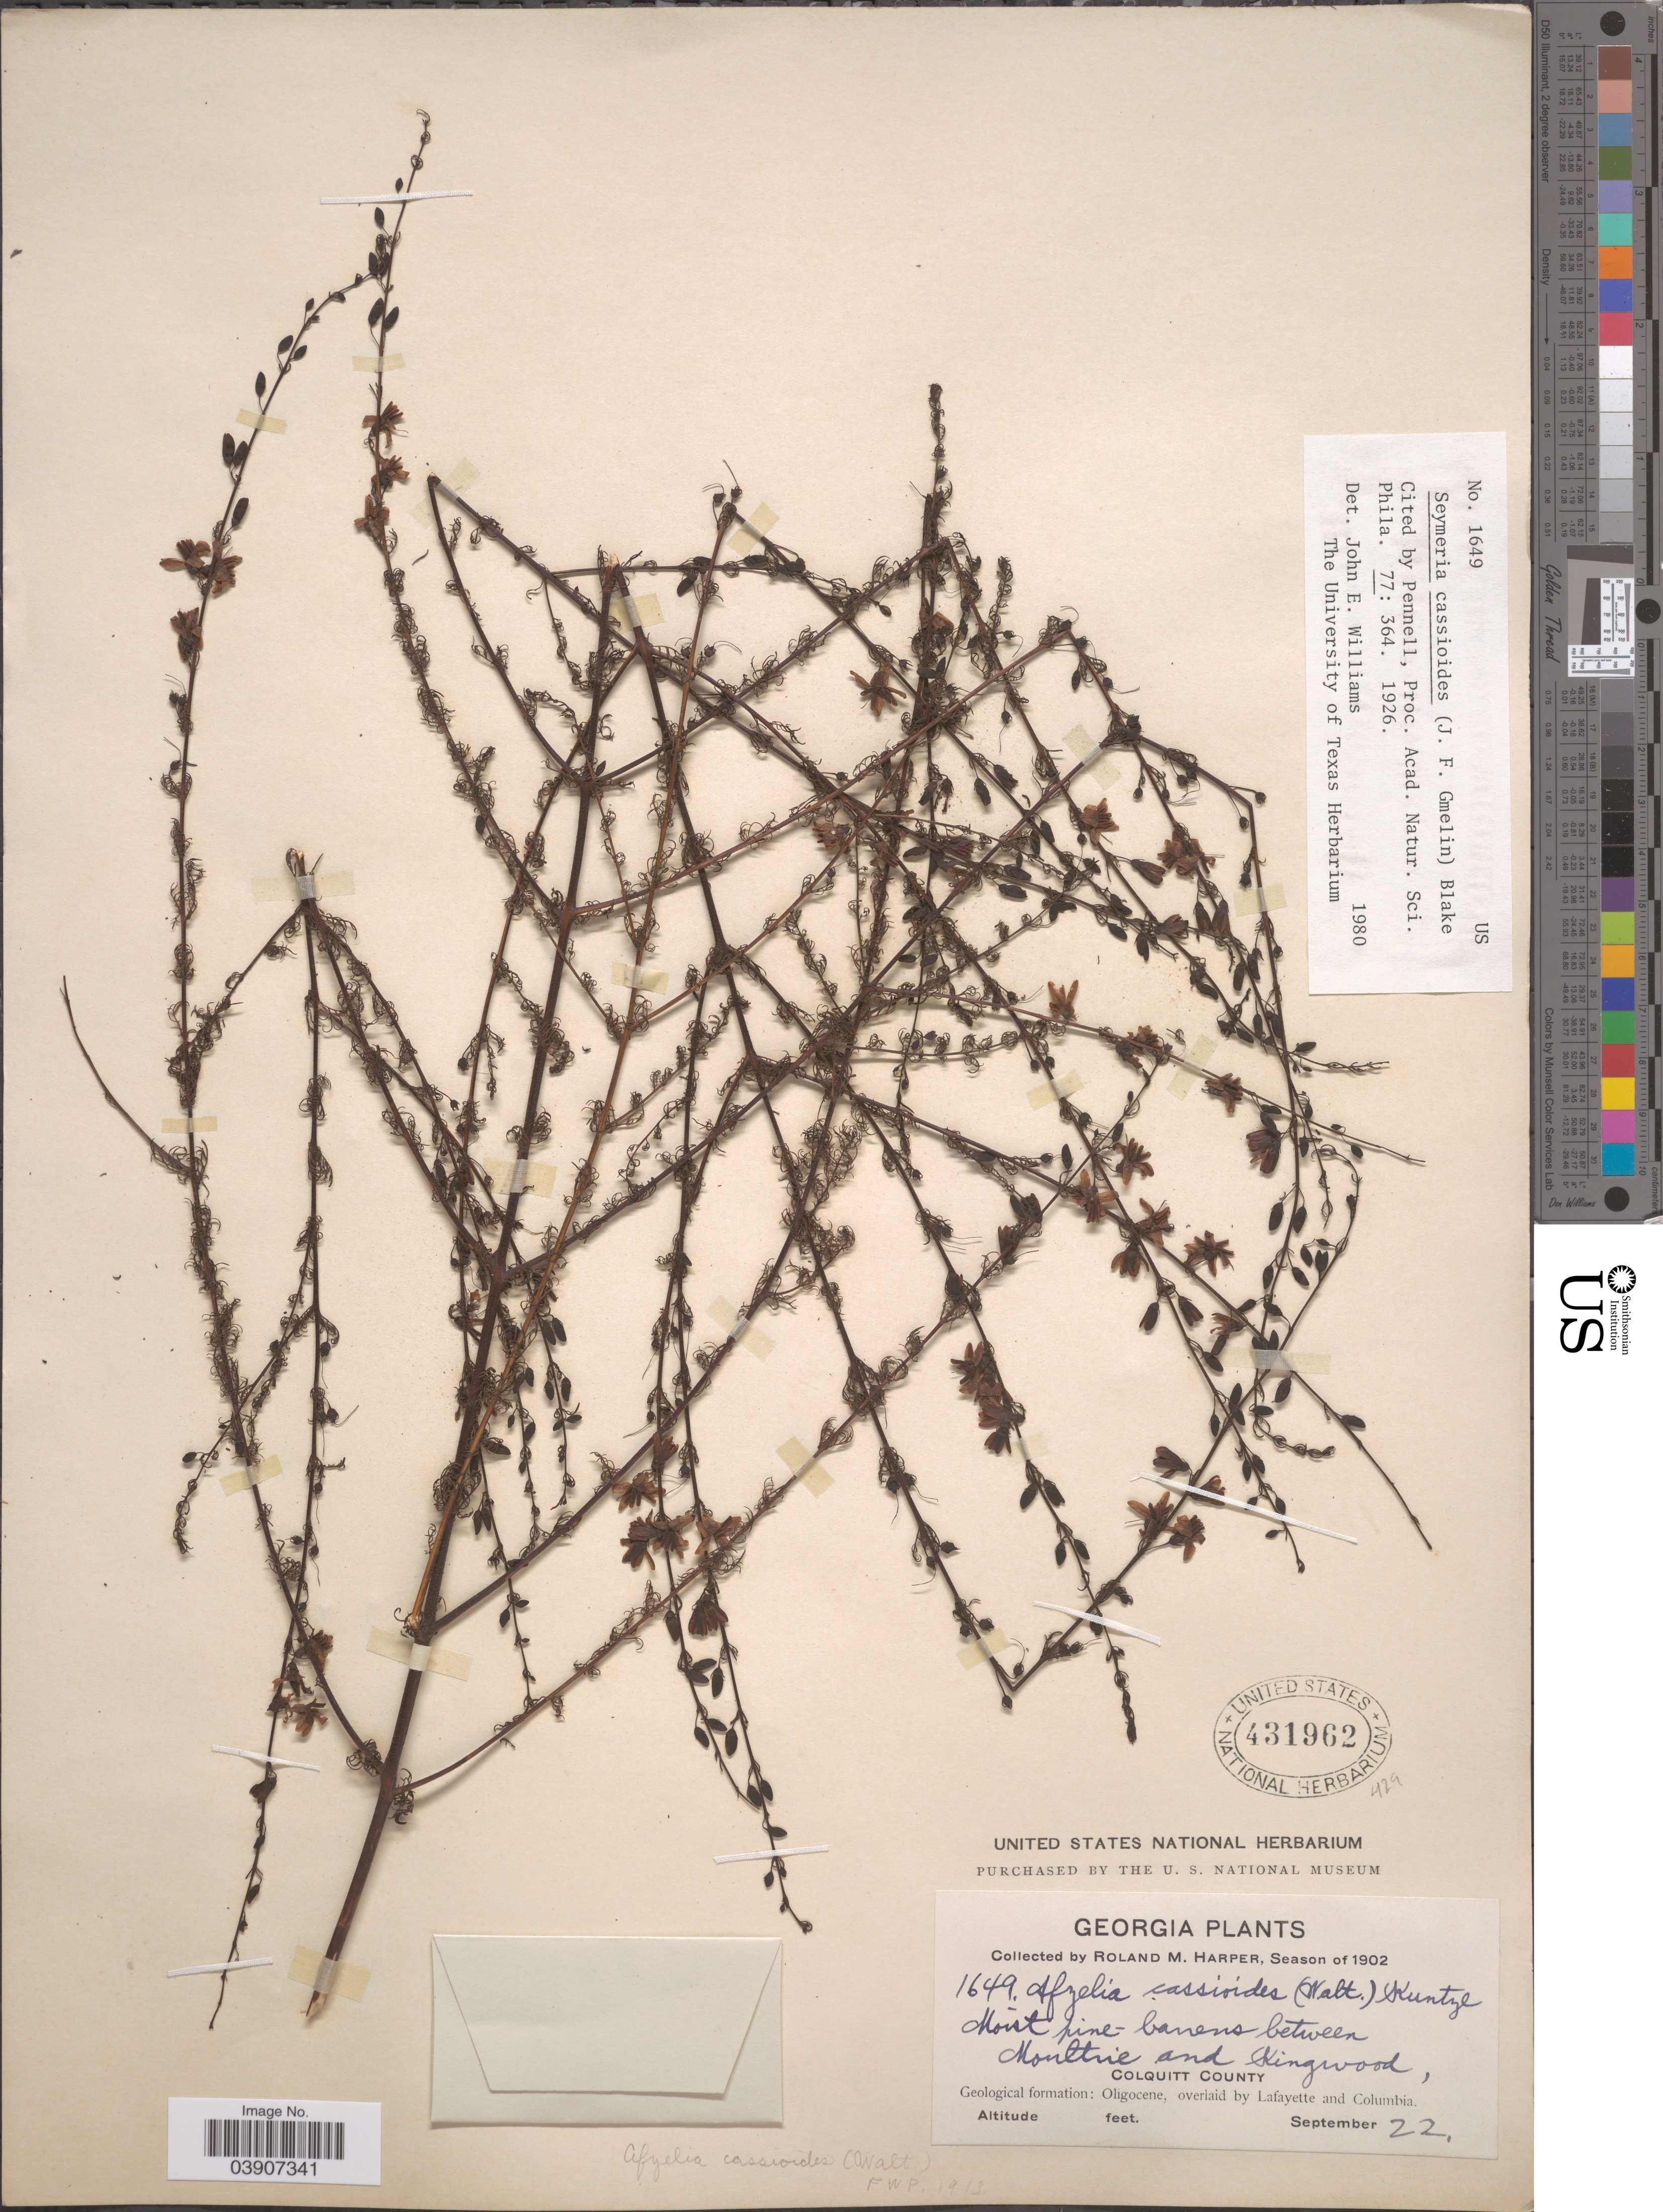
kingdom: Plantae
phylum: Tracheophyta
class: Magnoliopsida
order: Lamiales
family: Orobanchaceae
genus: Seymeria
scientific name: Seymeria cassioides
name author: (J.F. Gmel.) S.F. Blake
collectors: R. M. Harper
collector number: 1649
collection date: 1902-09-22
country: United States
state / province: Georgia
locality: Moist pine banens between Monttine and Kingwood, Colquitt County. Geological formation: Oligocene, overlaid by Lafayette and Columbia.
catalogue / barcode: US 431962